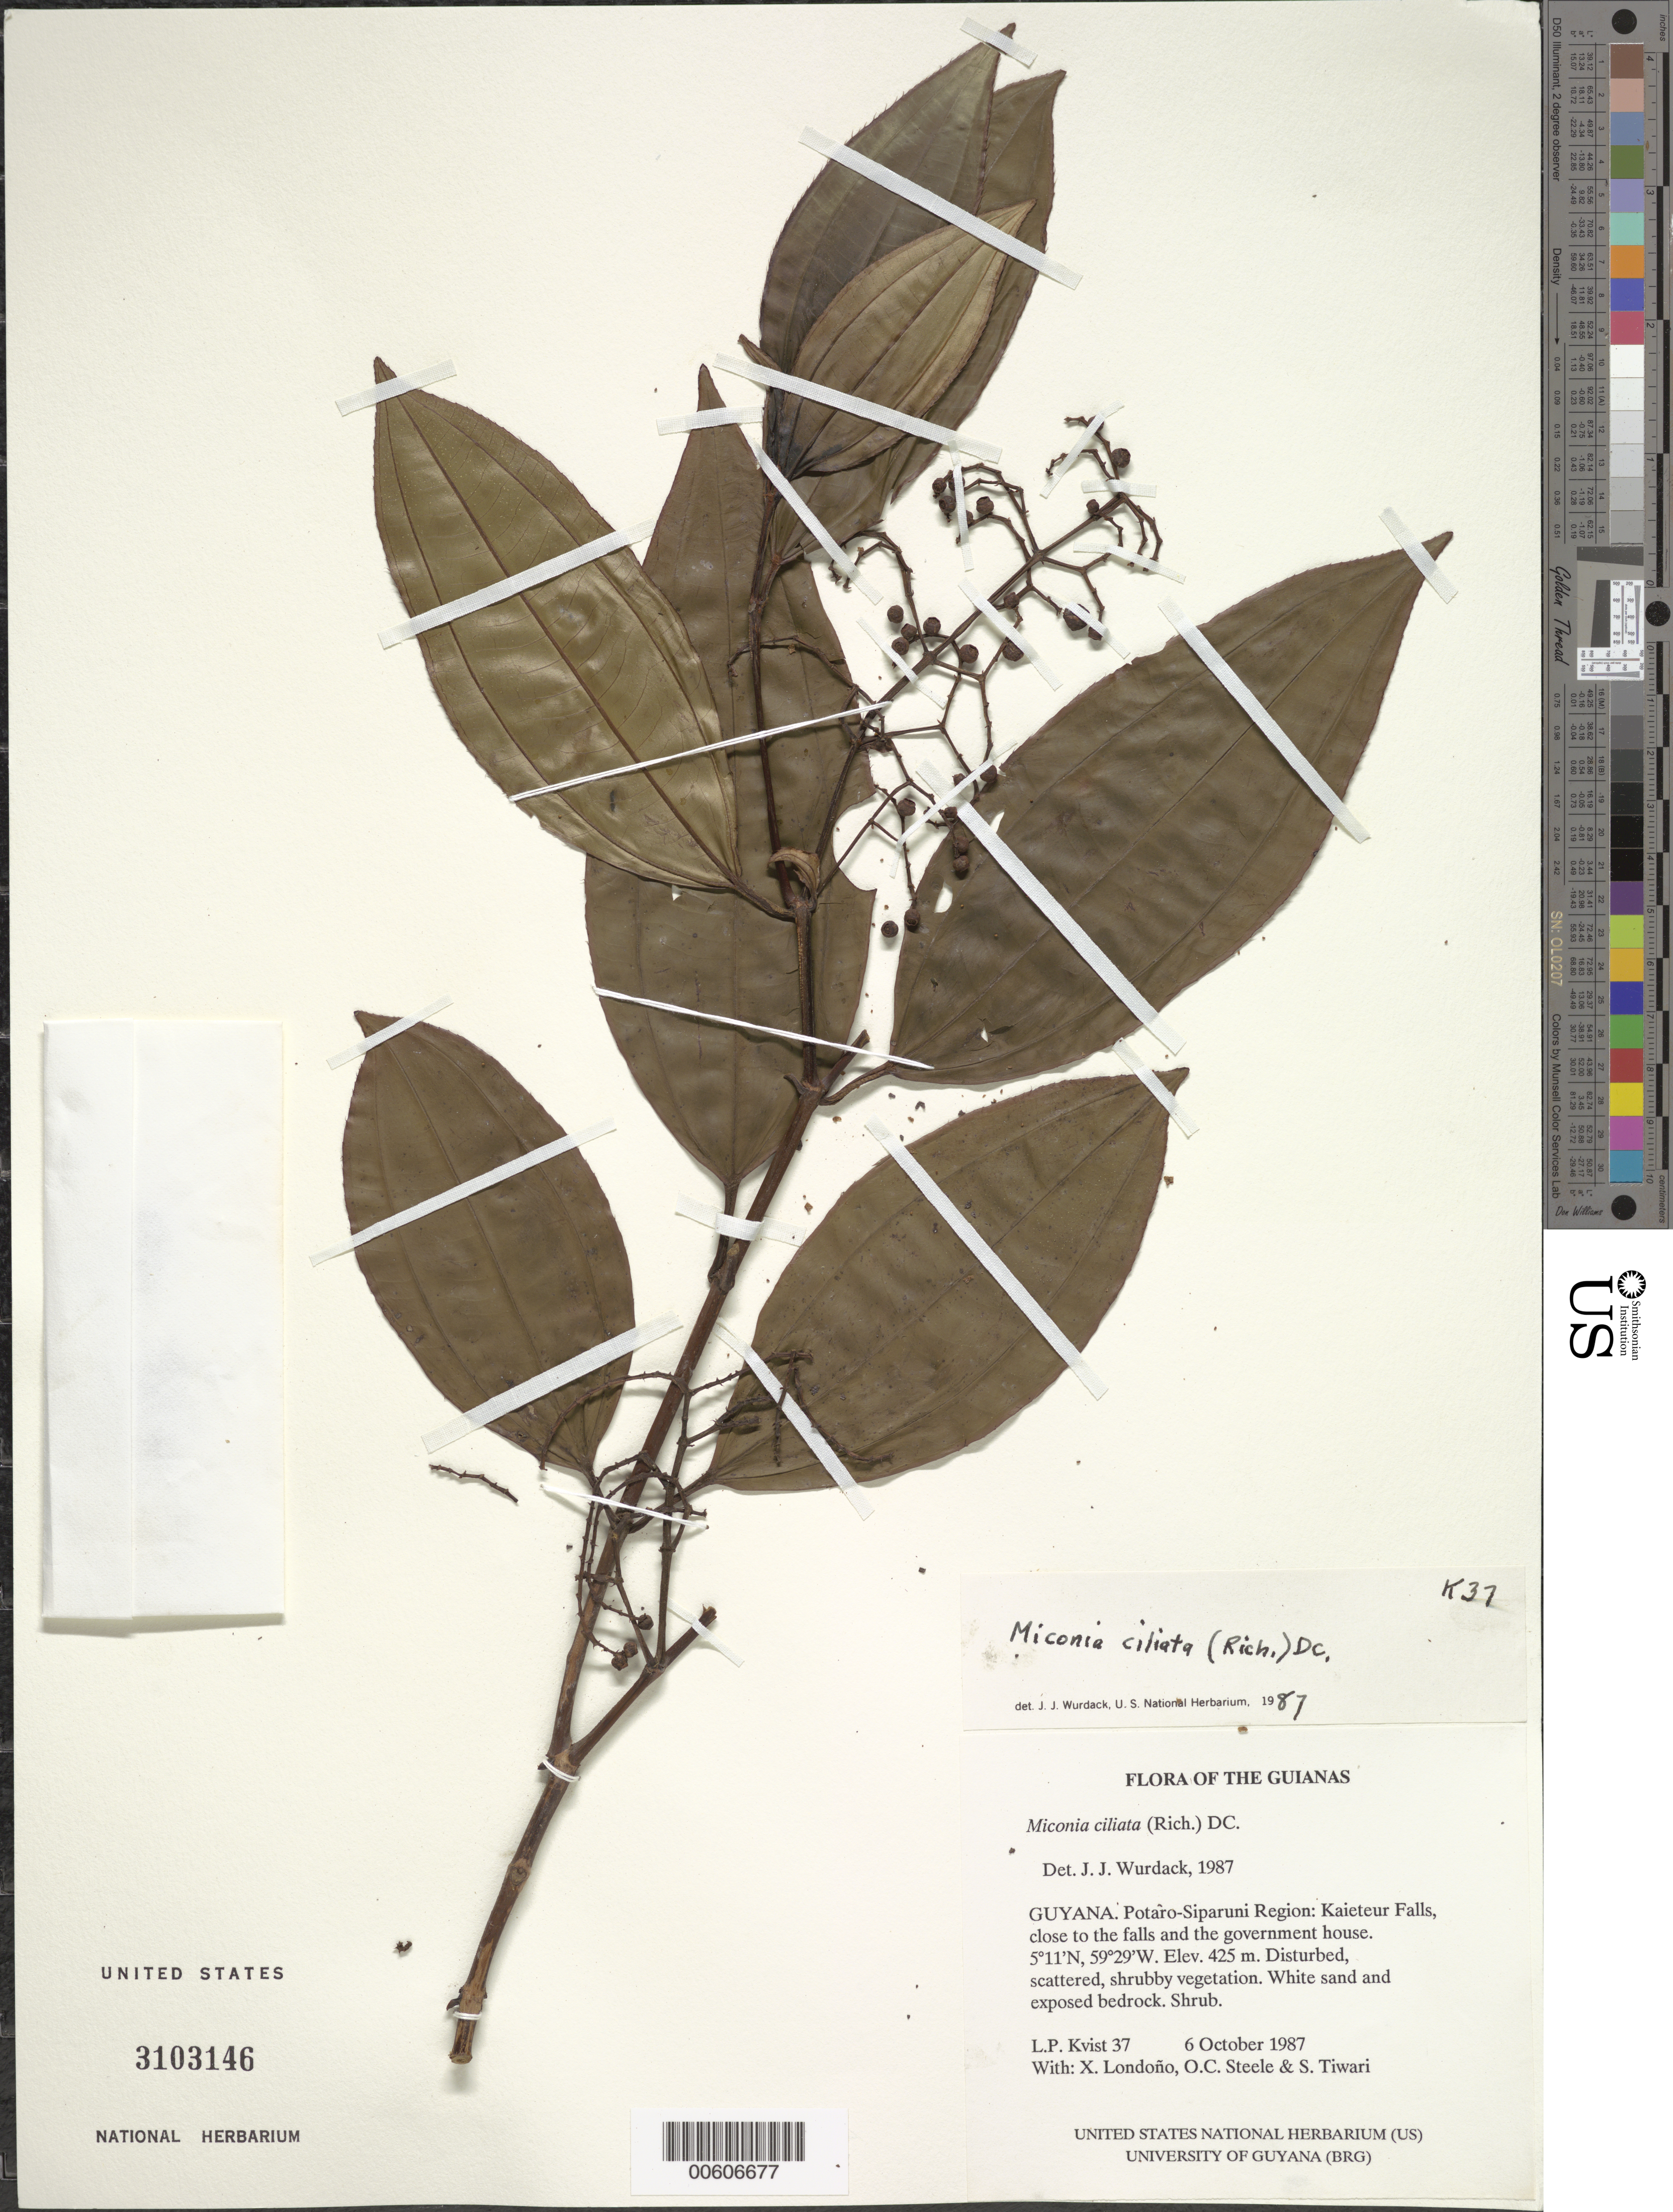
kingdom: Plantae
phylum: Tracheophyta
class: Magnoliopsida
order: Myrtales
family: Melastomataceae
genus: Miconia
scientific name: Miconia ciliata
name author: (Rich.) DC.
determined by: Wurdack, John J., (US), US (UNITED STATES)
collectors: L. P. Kvist, X. Londoño, O. C. Steele & S. Tiwari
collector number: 37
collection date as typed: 6 October 1987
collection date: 1987-10-06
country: Guyana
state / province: Potaro-Siparuni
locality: Kaieteur Falls, close to the falls and the government house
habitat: Disturbed, scattered, shrubby vegetation. White sand and exposed bedrock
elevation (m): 425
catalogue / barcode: US 3103146